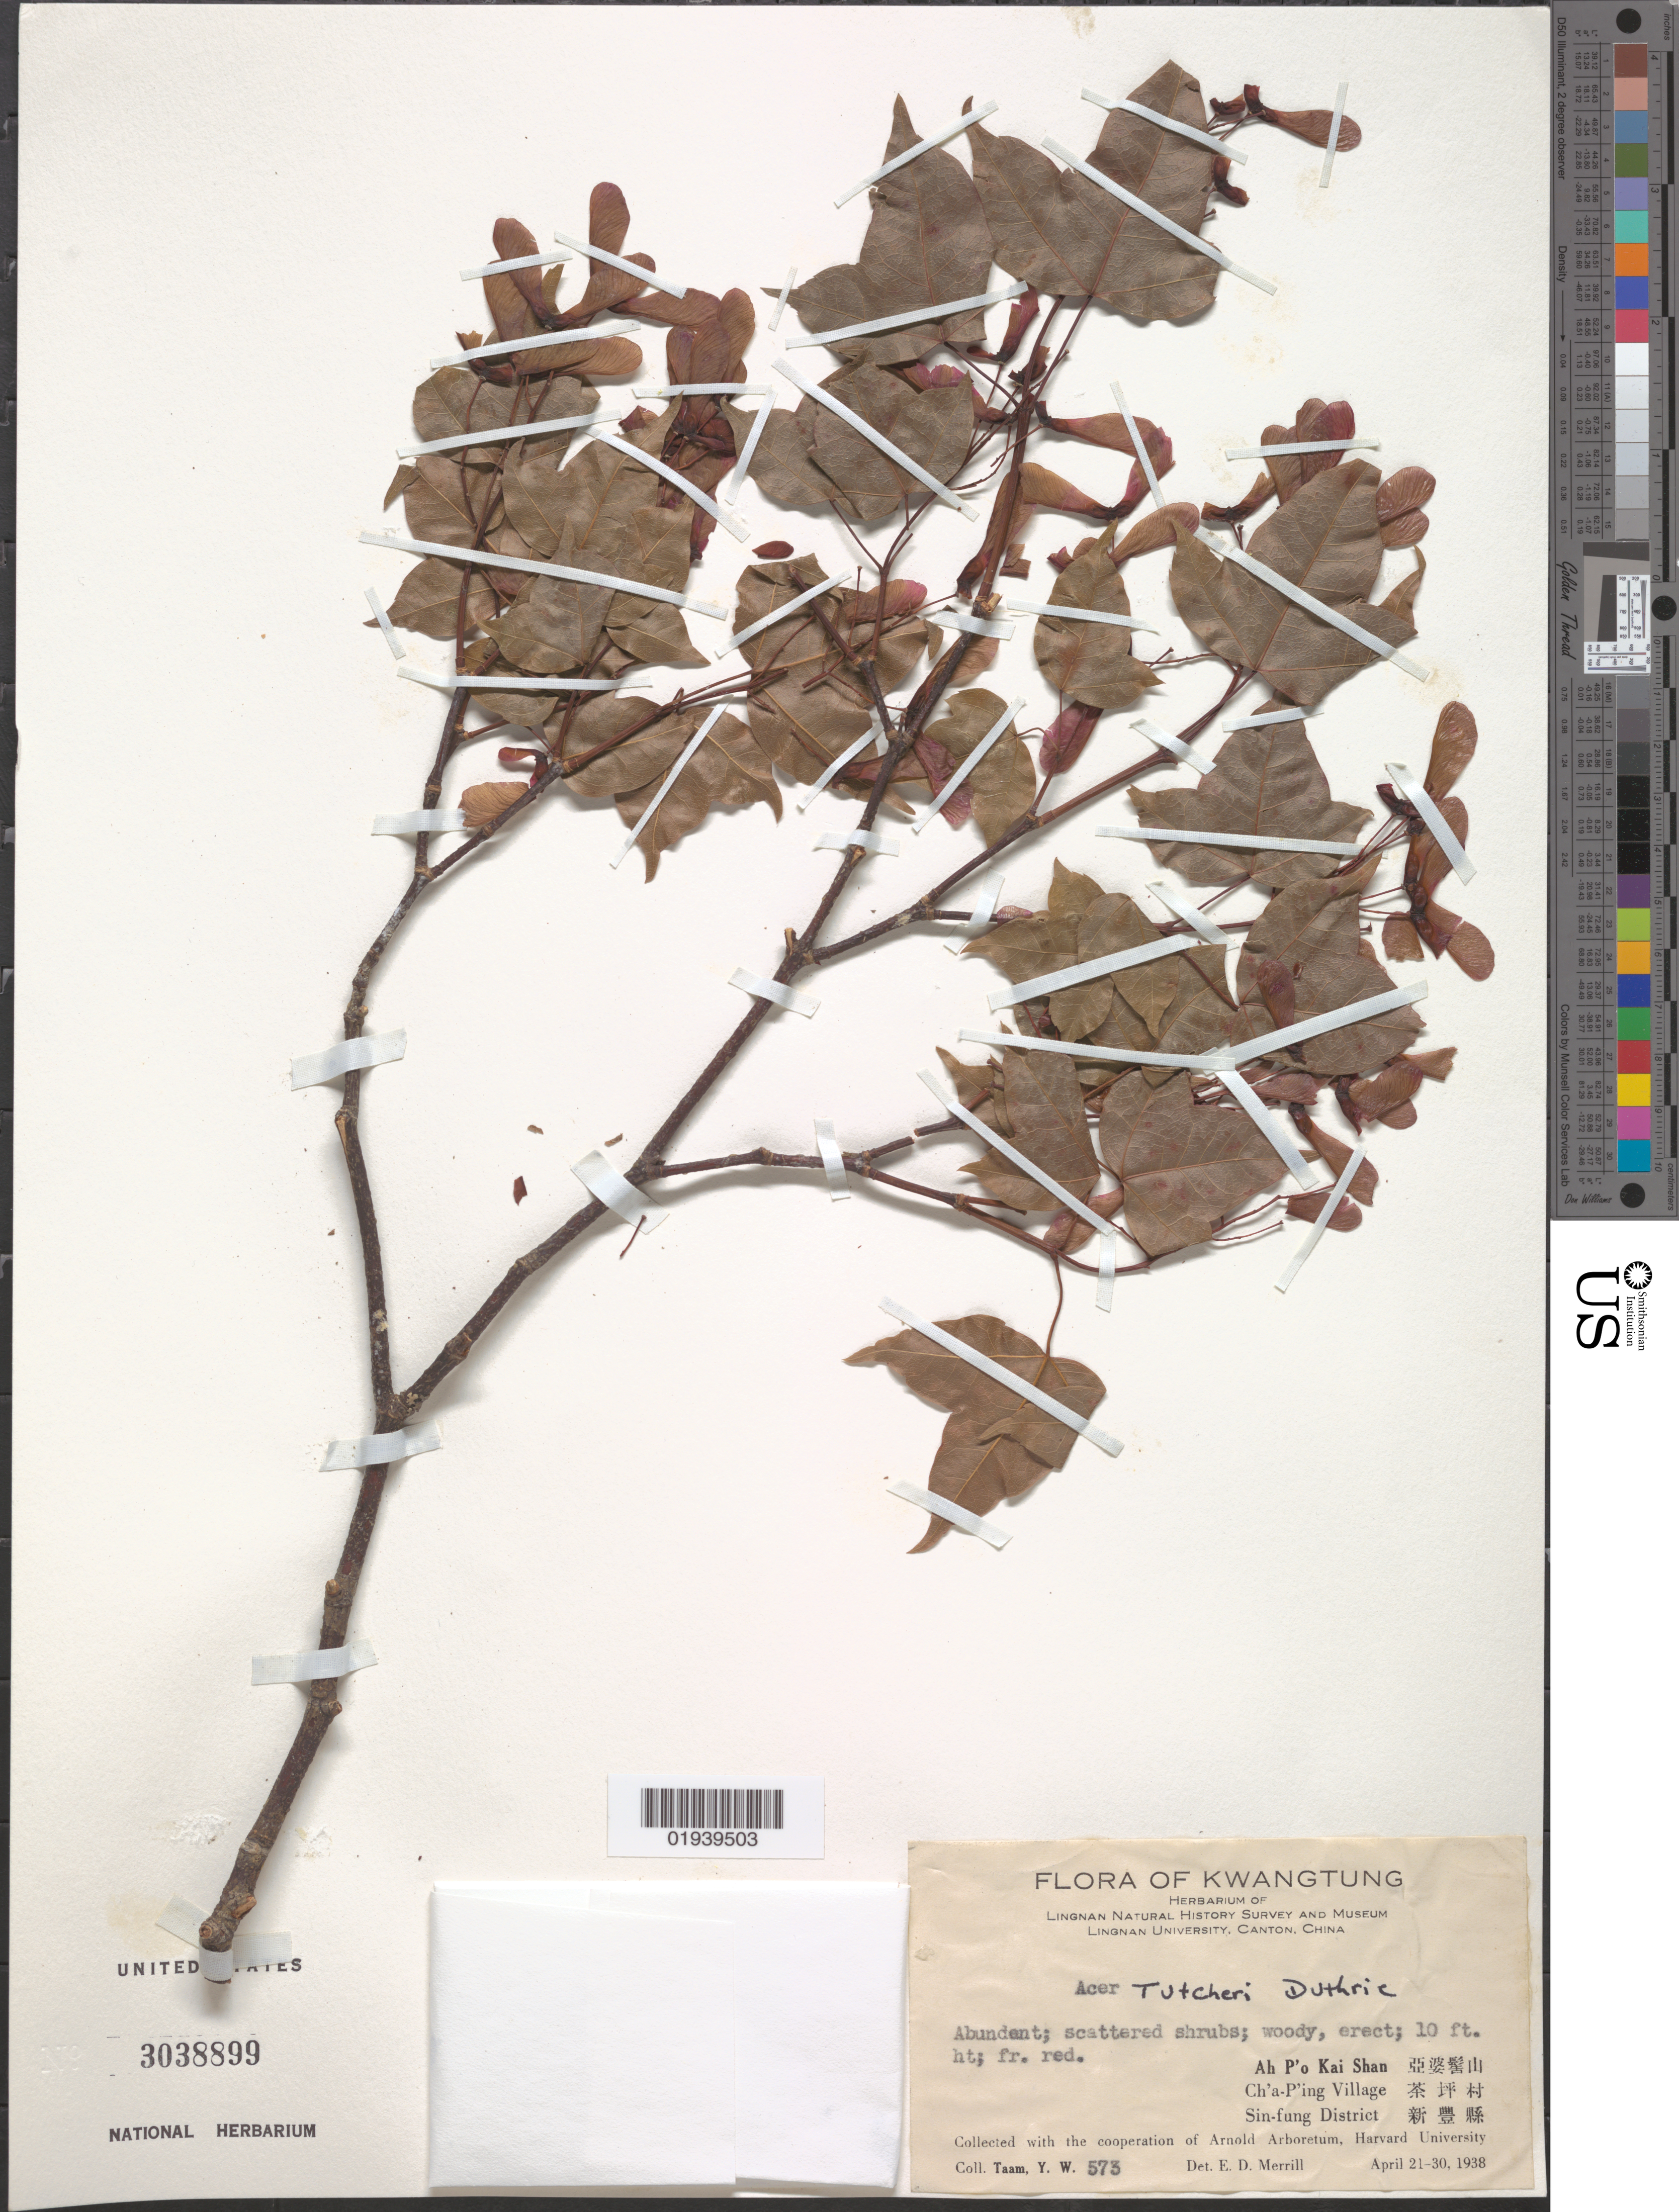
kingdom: Plantae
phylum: Tracheophyta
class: Magnoliopsida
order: Sapindales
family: Sapindaceae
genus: Acer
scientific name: Acer tutcheri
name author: Duthie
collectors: Y. W. Taam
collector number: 573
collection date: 1938-04-21/1938-04-30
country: China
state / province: Guangdong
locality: Kwangtung [Guangdong], Ah P'o Kai Shan, Ch'a-P'ing Village, Sin-fung District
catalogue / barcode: US 3038899